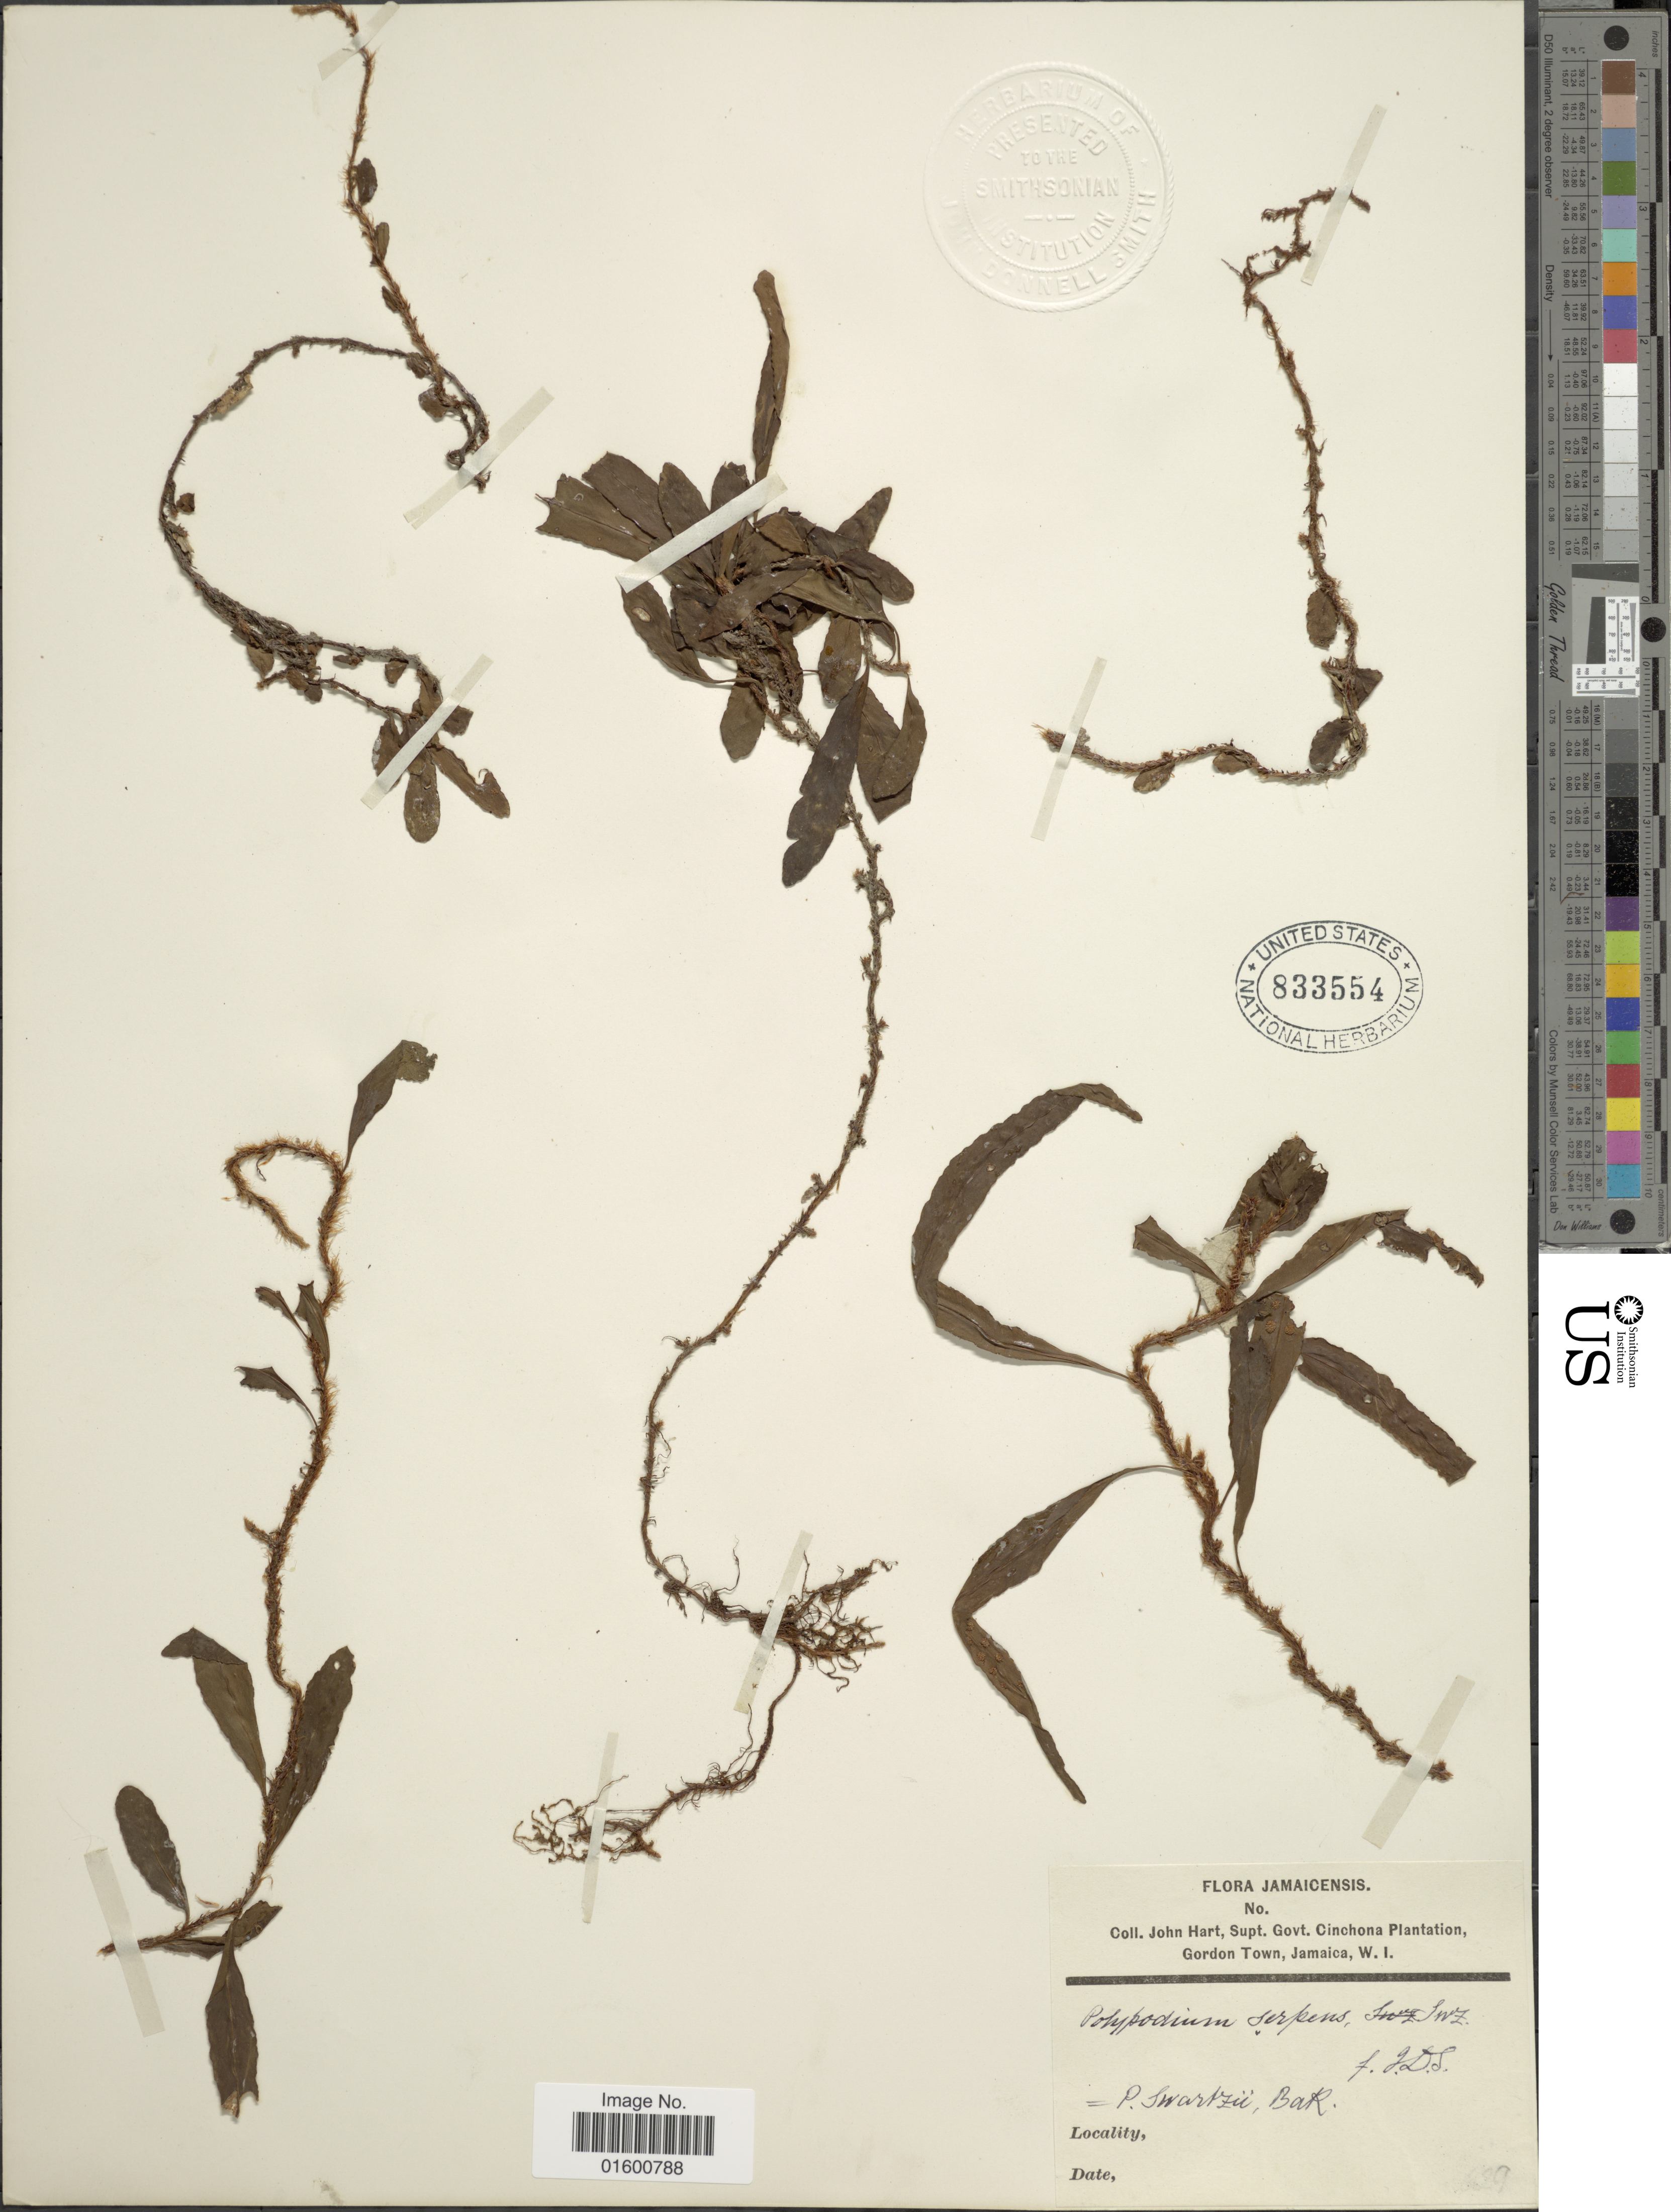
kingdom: Plantae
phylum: Tracheophyta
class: Polypodiopsida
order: Polypodiales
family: Polypodiaceae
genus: Microgramma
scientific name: Microgramma heterophylla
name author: (L.) Wherry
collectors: J. H. Hart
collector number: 629*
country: Jamaica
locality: Jamaicenses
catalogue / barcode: US 833554